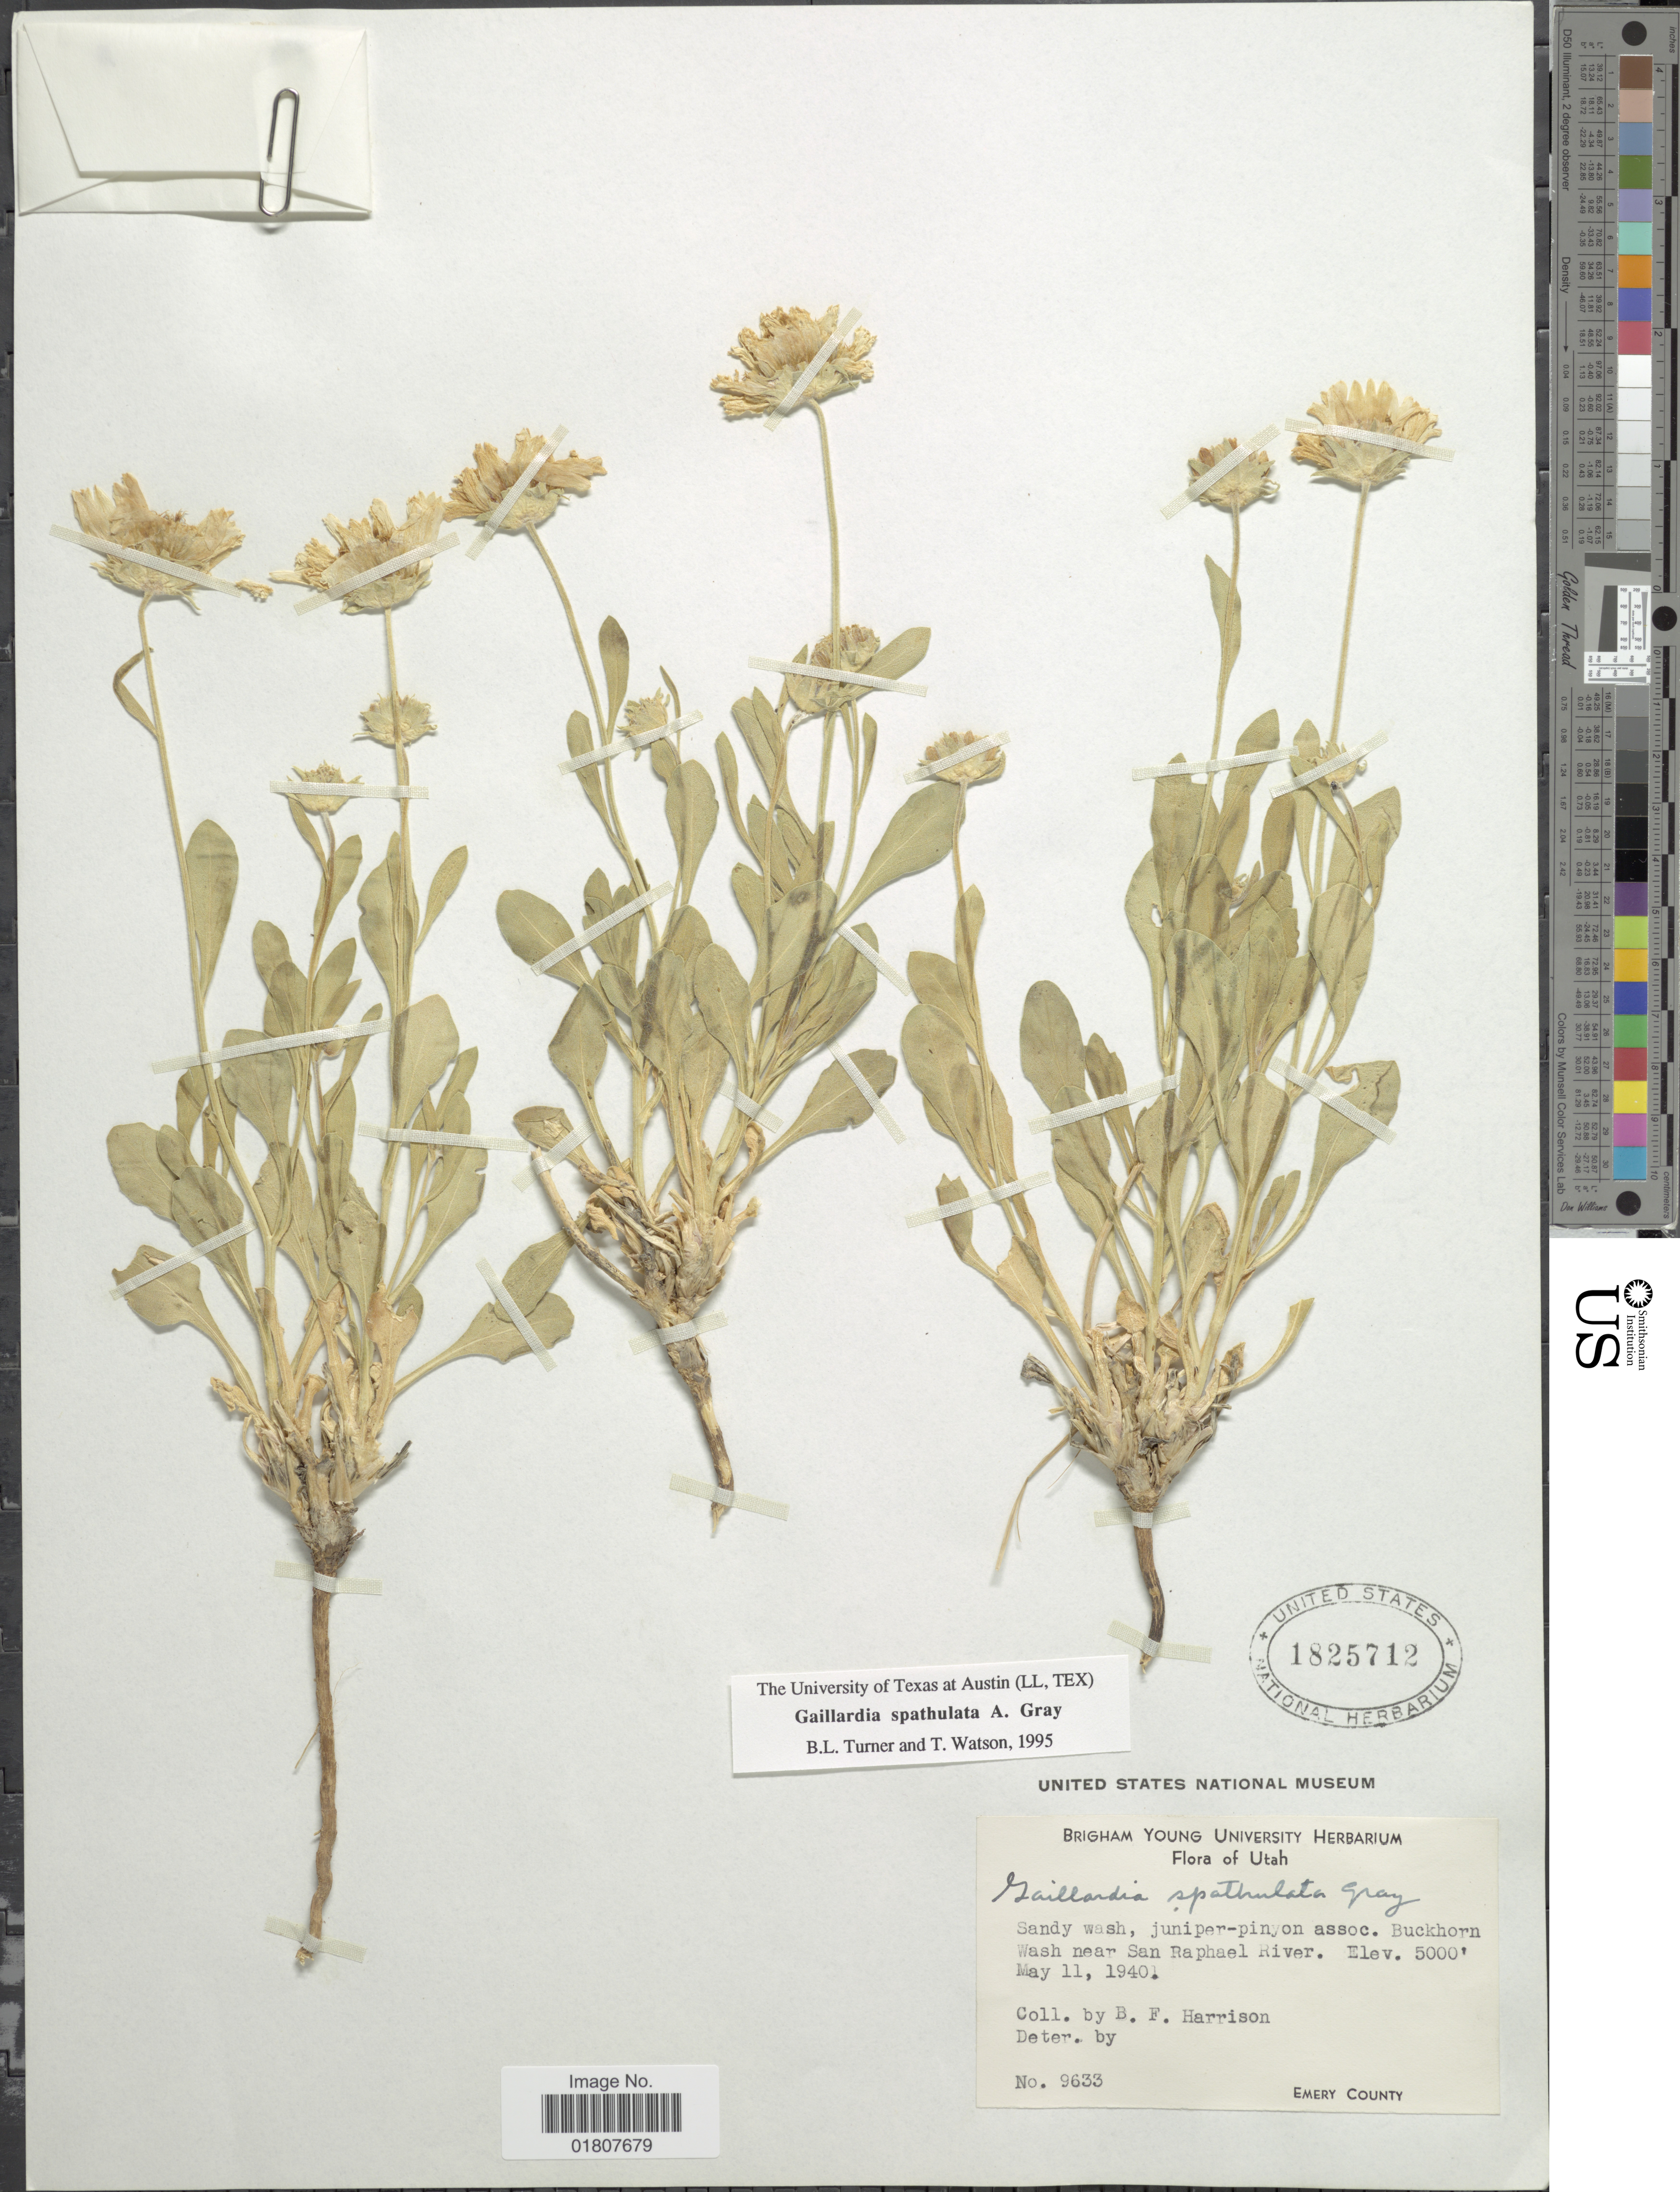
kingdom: Plantae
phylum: Tracheophyta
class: Magnoliopsida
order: Asterales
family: Asteraceae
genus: Gaillardia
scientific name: Gaillardia spathulata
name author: A. Gray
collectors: B. F. Harrison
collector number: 9633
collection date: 1940-05-11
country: United States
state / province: Utah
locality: Buckhorn Wash near San Raphael River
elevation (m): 1524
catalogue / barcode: US 1825712